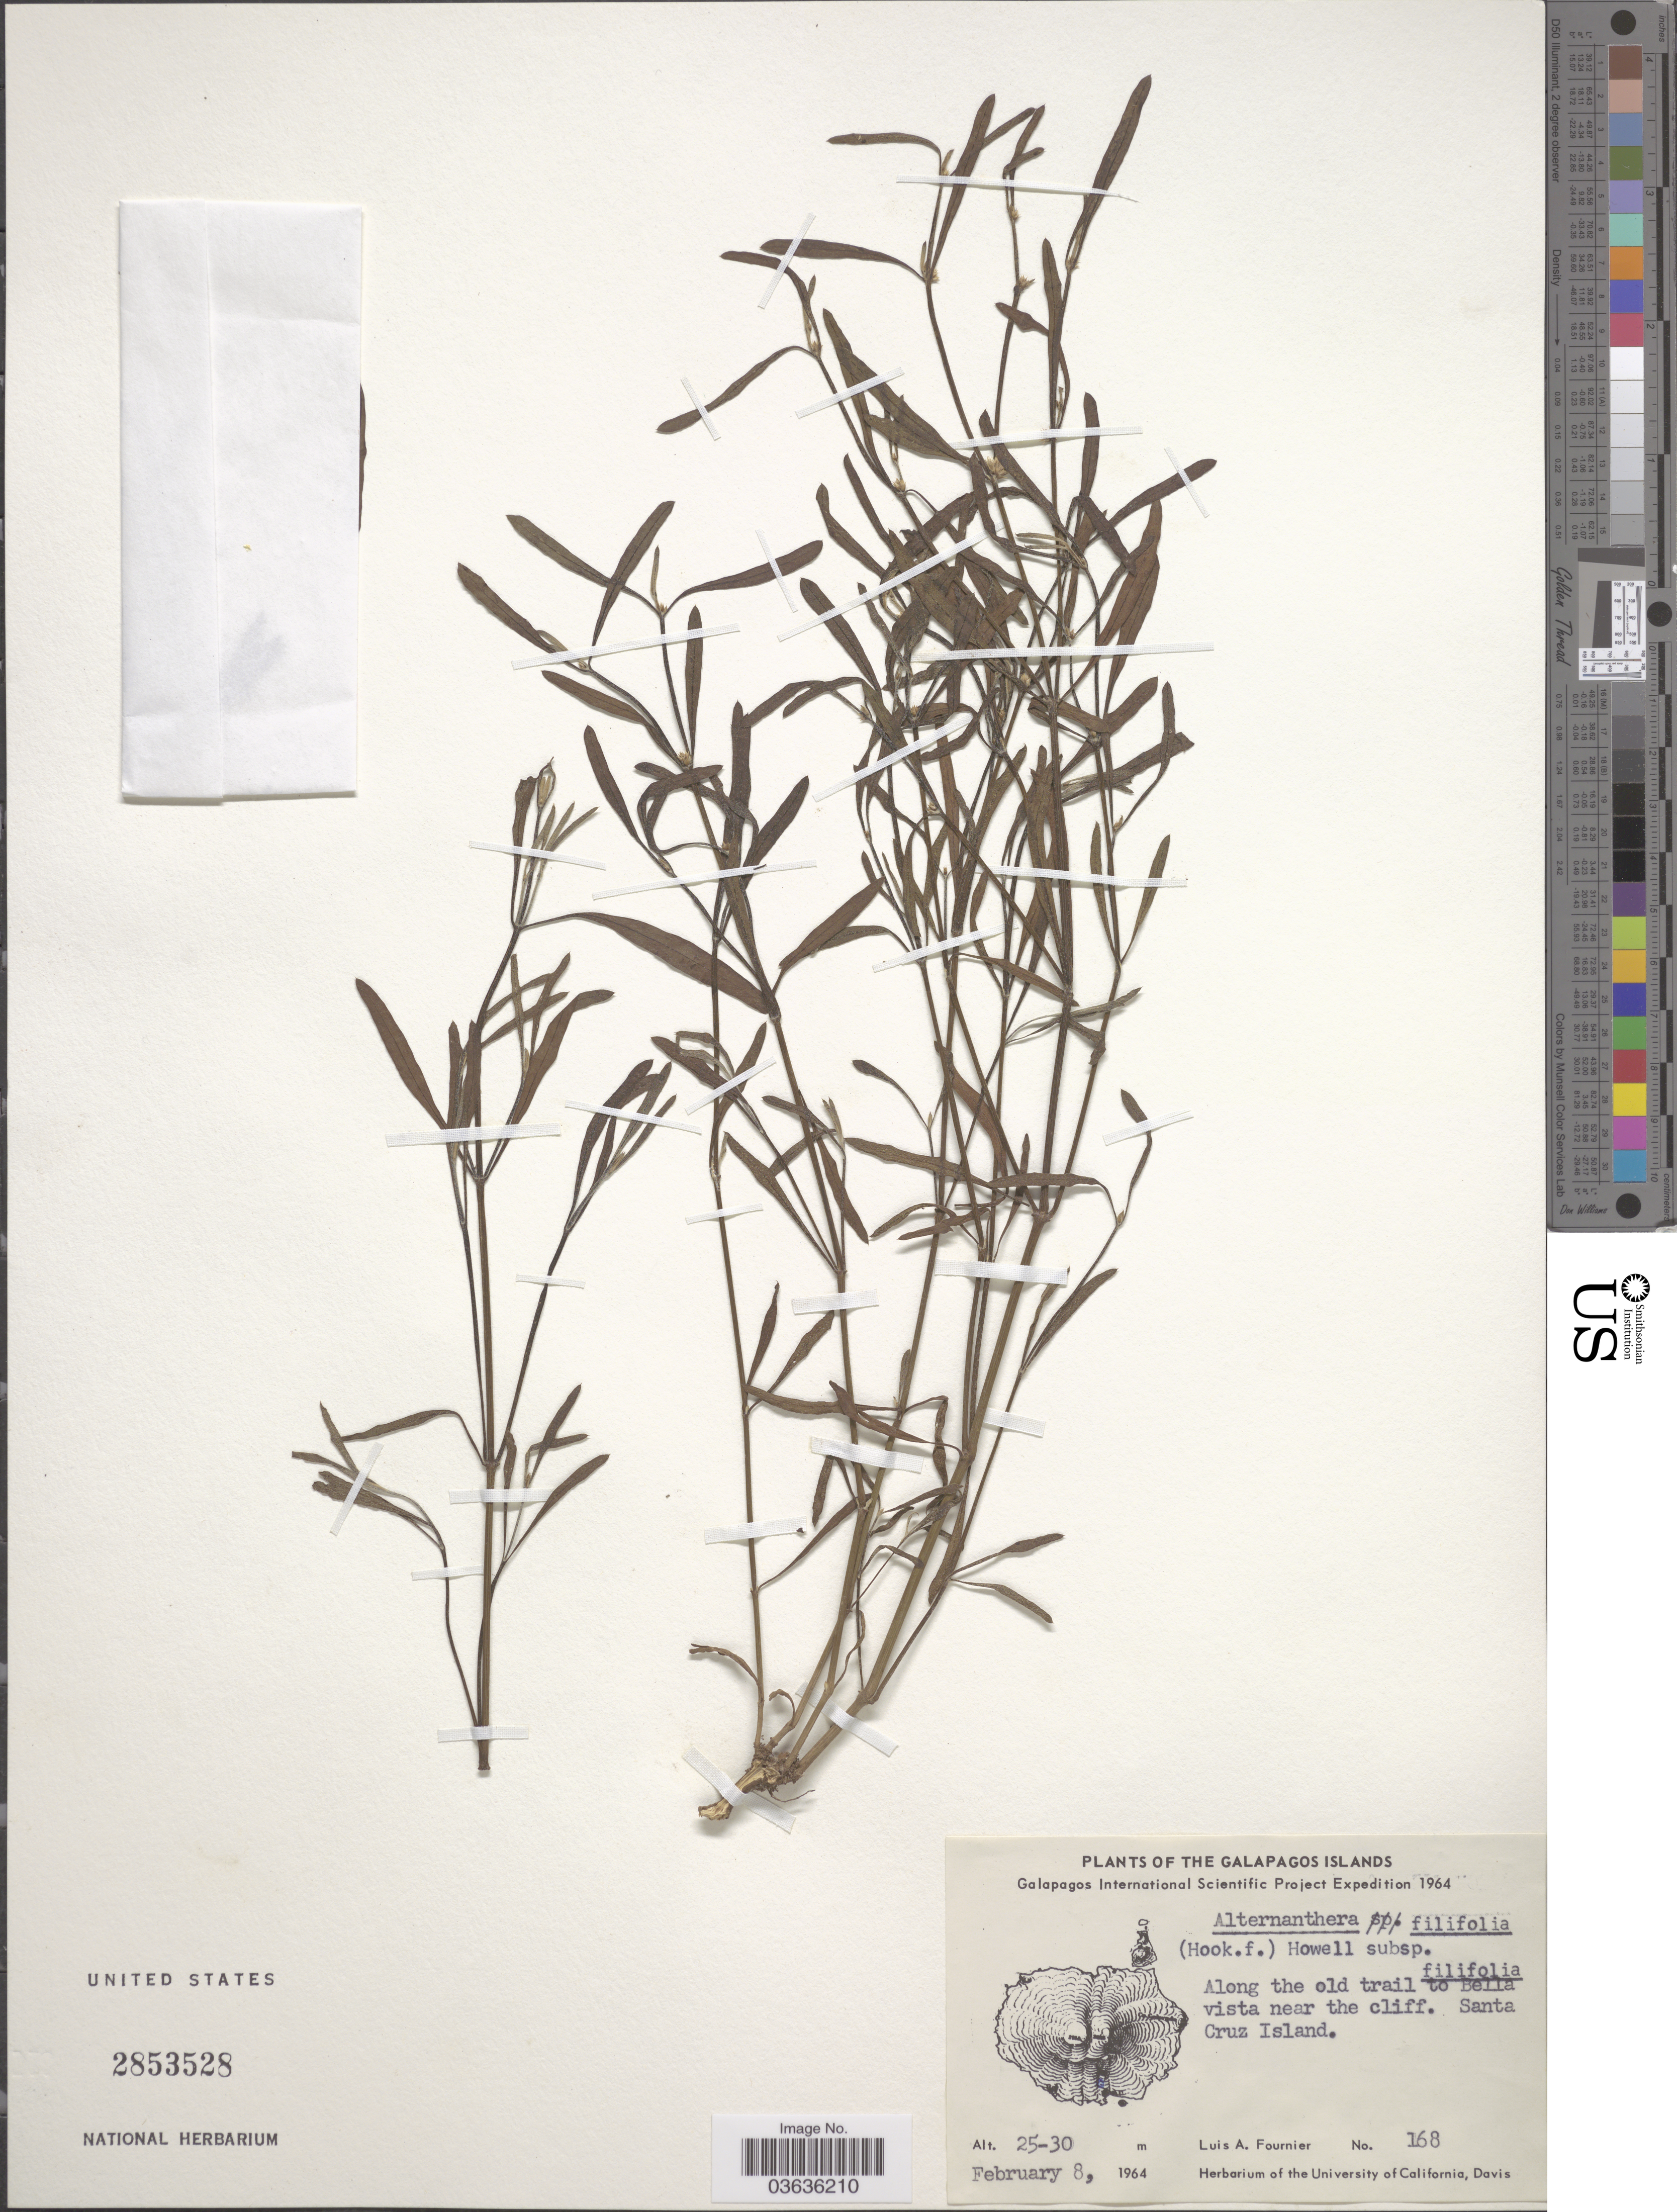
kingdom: Plantae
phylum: Tracheophyta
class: Magnoliopsida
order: Caryophyllales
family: Amaranthaceae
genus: Alternanthera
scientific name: Alternanthera filifolia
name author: (Hook. f.) J.T. Howell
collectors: L. A. Fournier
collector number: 168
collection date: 1964-02-08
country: Ecuador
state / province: Colón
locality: The Galapagos Islands. Along the old trail to Bella vista near the cliff. Santa Cruz Island.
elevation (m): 25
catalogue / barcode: US 2853528